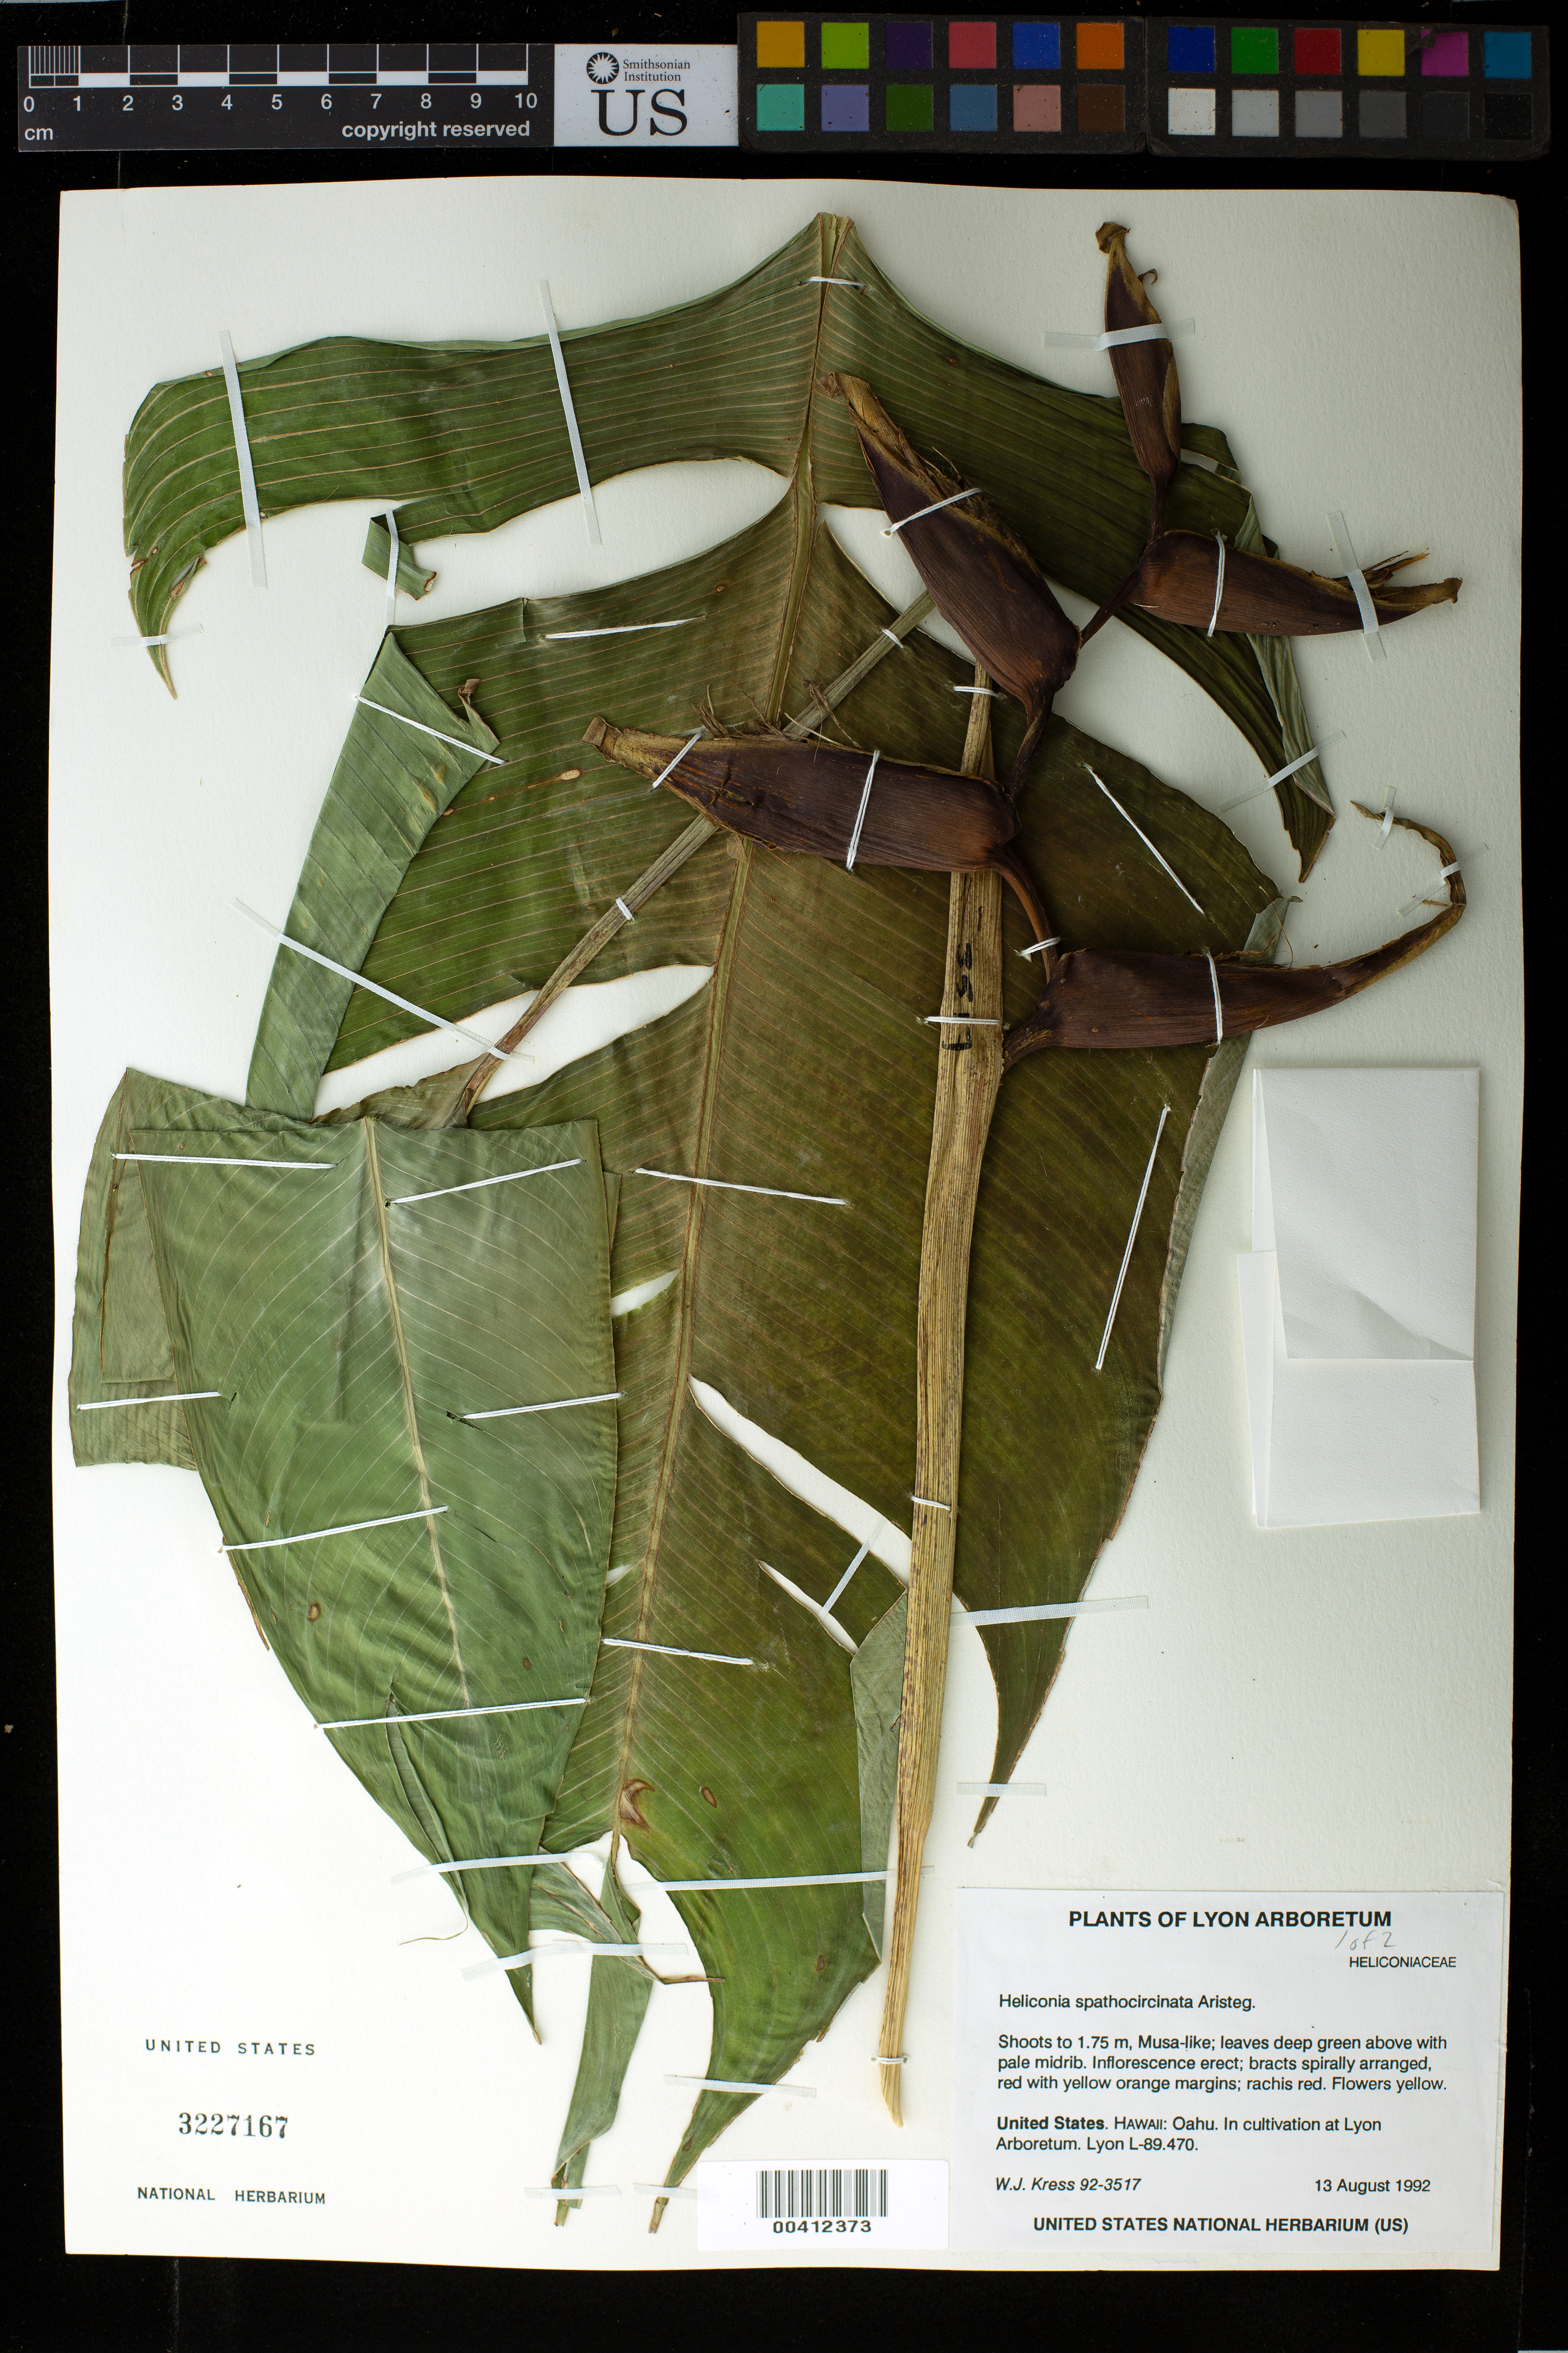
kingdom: Plantae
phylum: Tracheophyta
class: Liliopsida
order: Zingiberales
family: Heliconiaceae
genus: Heliconia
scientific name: Heliconia spathocircinata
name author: Aristeg.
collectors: W. J. Kress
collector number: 92-3517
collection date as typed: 13 Aug 1992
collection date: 1992-08-13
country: United States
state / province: Hawaii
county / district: Honolulu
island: Oahu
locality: Lyon arboretum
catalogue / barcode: US 3227167